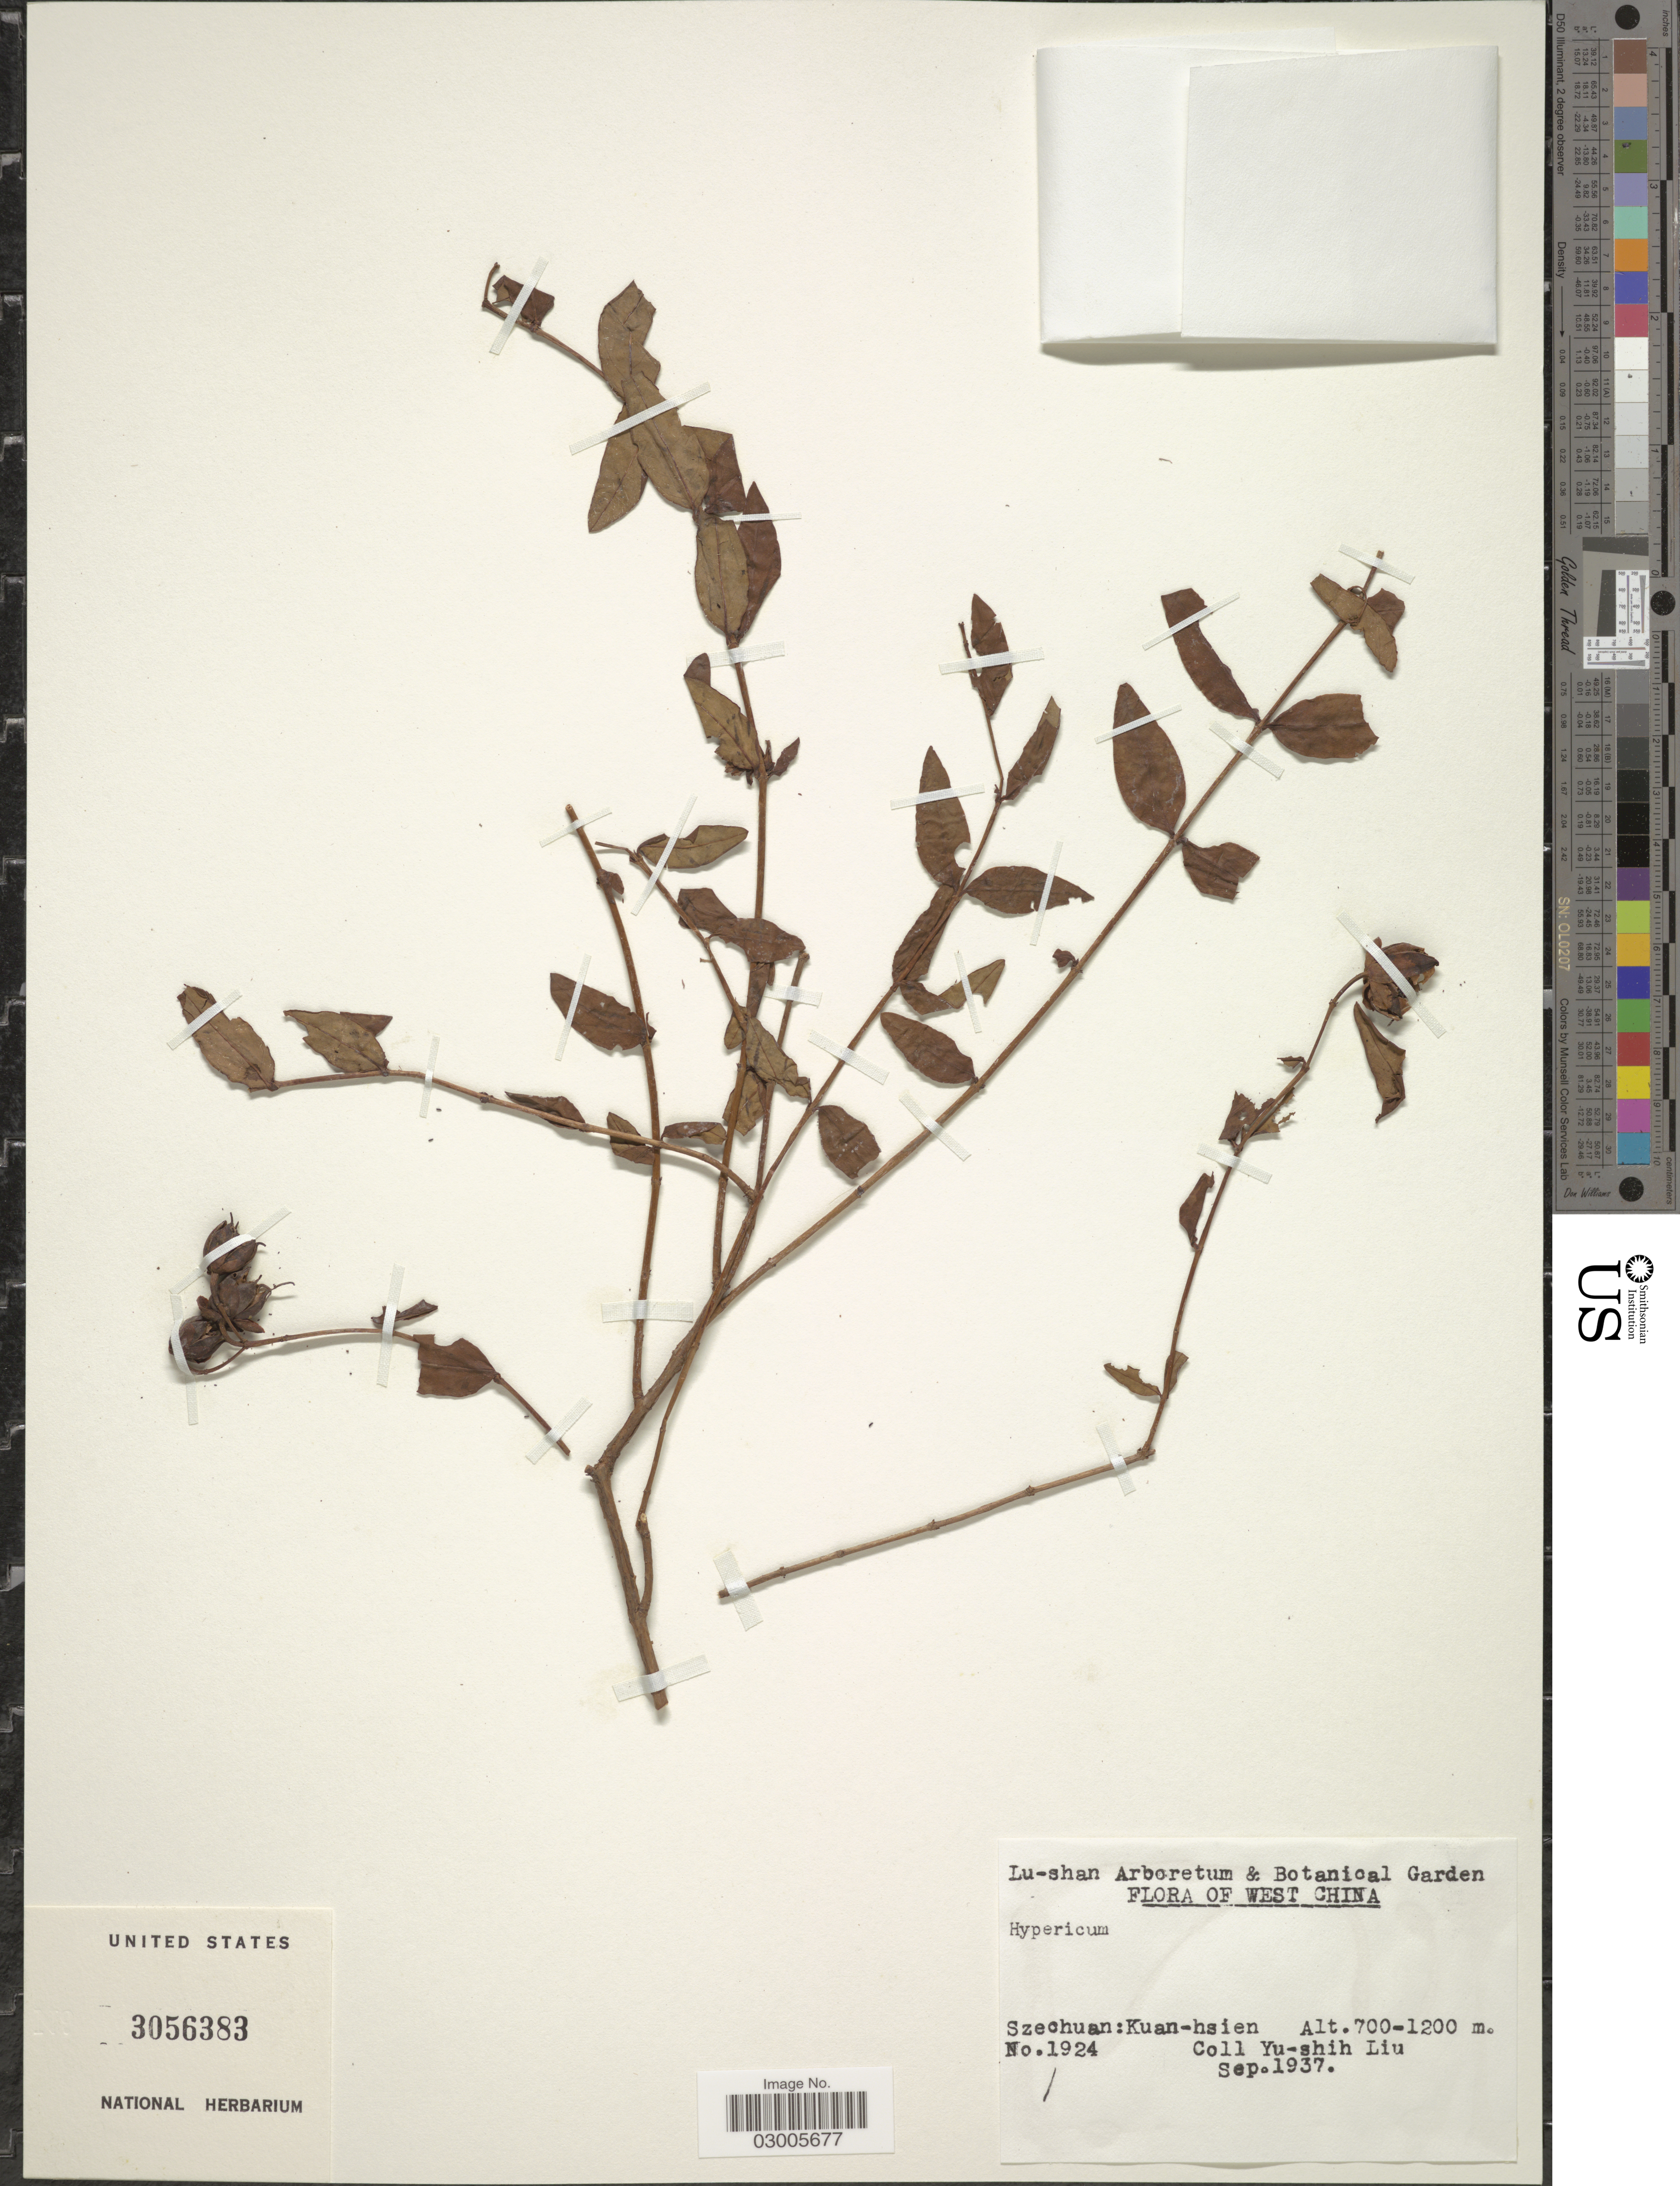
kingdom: Plantae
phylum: Tracheophyta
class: Magnoliopsida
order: Malpighiales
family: Hypericaceae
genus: Hypericum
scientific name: Hypericum sp.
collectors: Y.-S. Liu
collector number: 1924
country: China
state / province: Sichuan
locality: West China, Szechuan: Kuan-hsien.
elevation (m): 700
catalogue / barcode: US 3056383